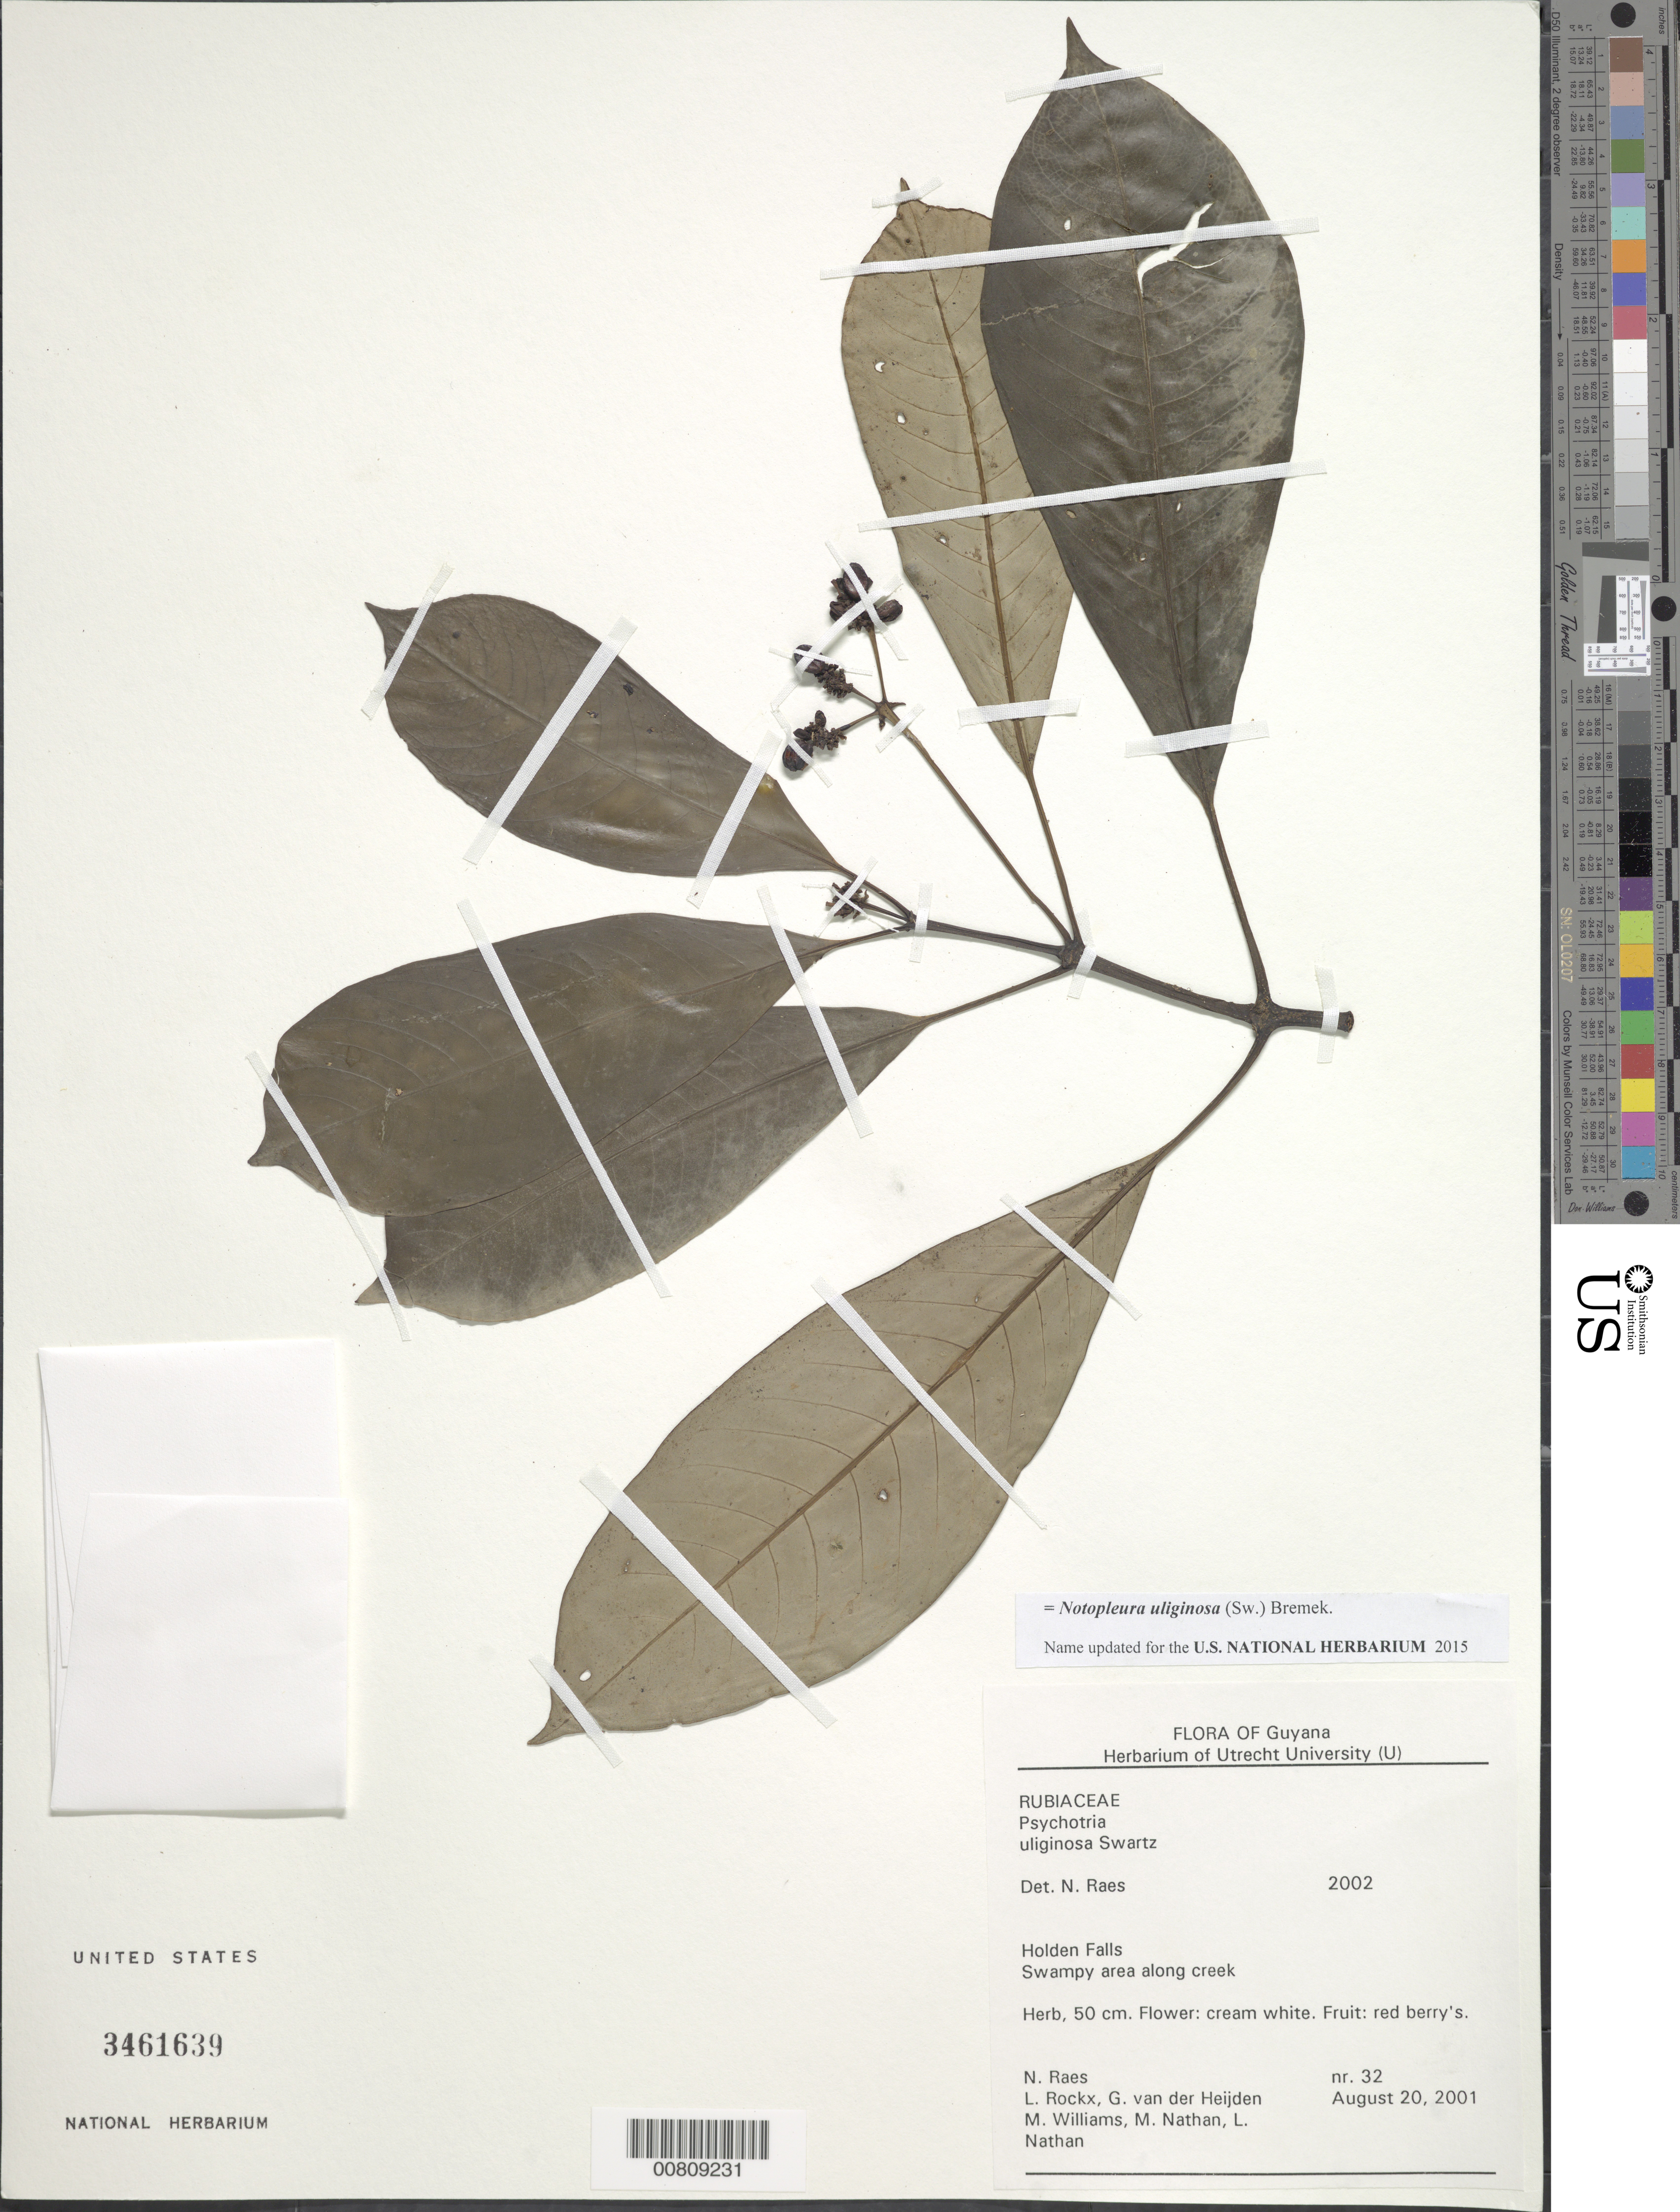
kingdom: Plantae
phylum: Tracheophyta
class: Magnoliopsida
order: Gentianales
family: Rubiaceae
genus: Psychotria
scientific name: Psychotria uliginosa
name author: Sw.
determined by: Raes, N.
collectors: N. Raes, L. Rockx, G. van der Heijden, M. Williams, M. Nathan & L. Nathan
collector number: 32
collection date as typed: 20-Aug-01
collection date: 2001-08-20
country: Guyana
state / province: U. Demerara-Berbice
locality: Holden Falls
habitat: Swampy area along creek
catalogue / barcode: US 3461639